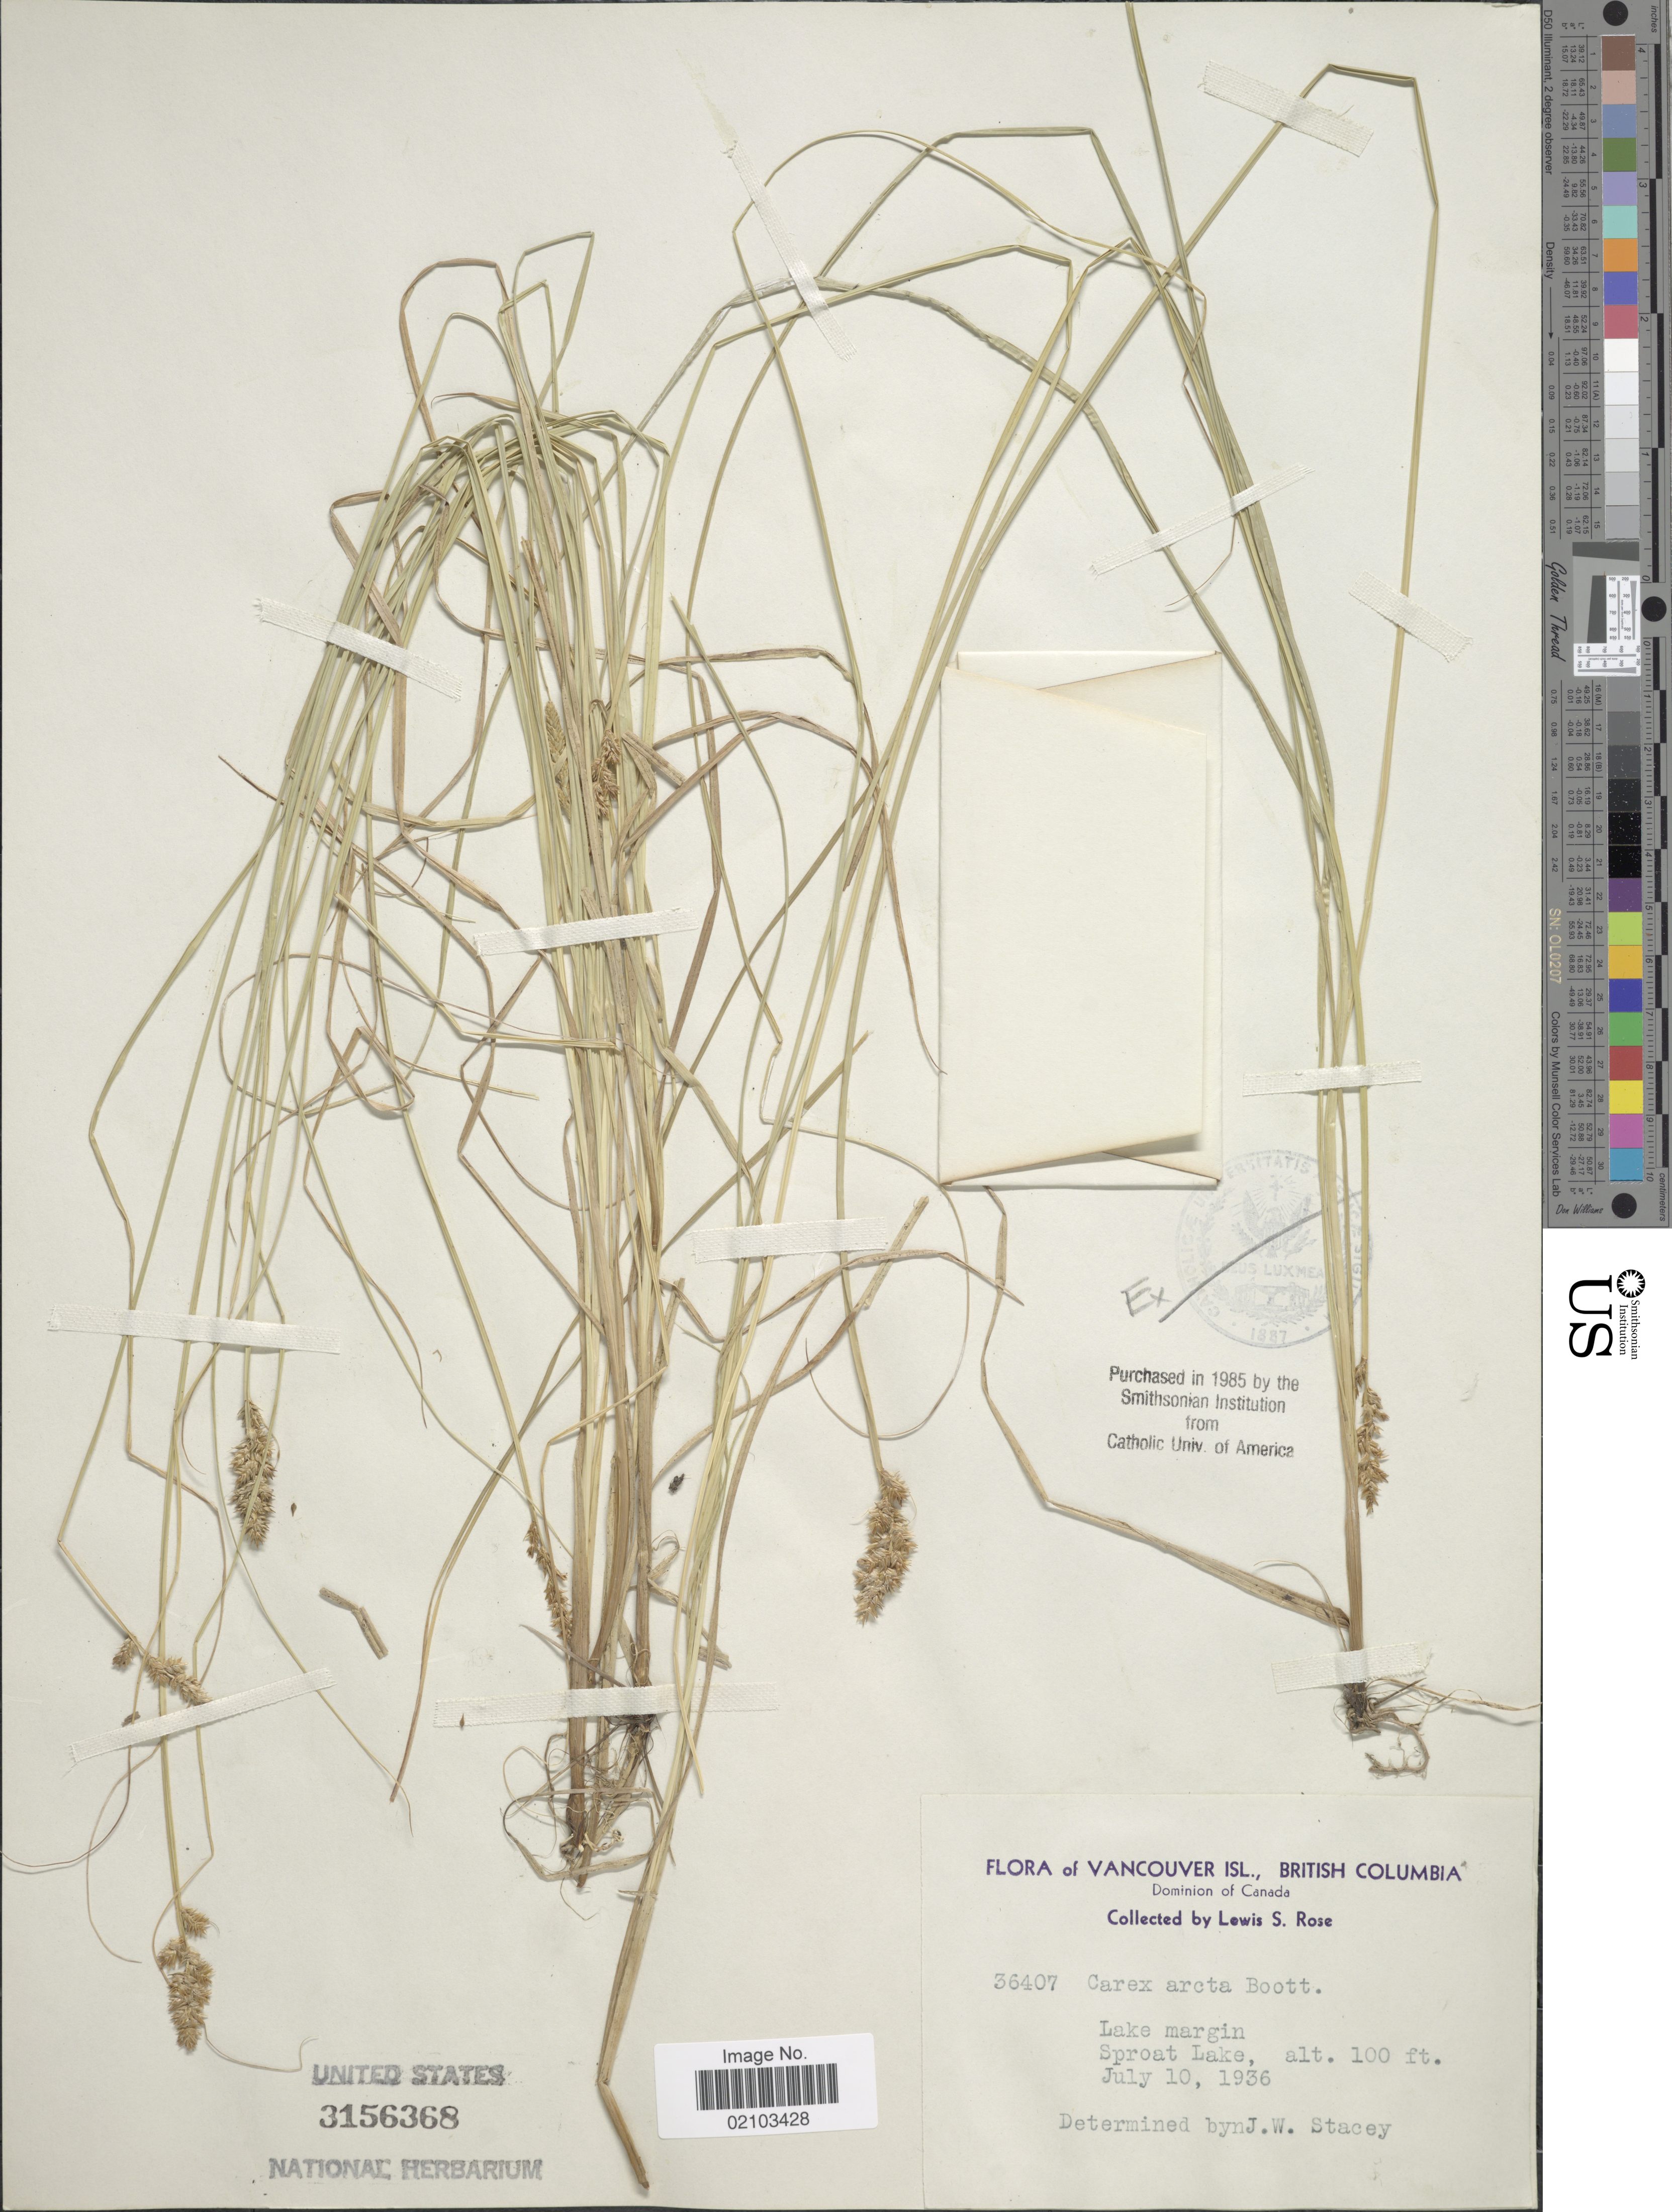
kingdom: Plantae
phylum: Tracheophyta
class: Liliopsida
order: Poales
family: Cyperaceae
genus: Carex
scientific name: Carex arcta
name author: Boott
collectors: L. S. Rose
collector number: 36407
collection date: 1936-07-10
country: Canada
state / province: British Columbia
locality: Vancouver Isl. Dominion of Canada. Lake margin. Sproat Lake.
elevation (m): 30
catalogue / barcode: US 3156368